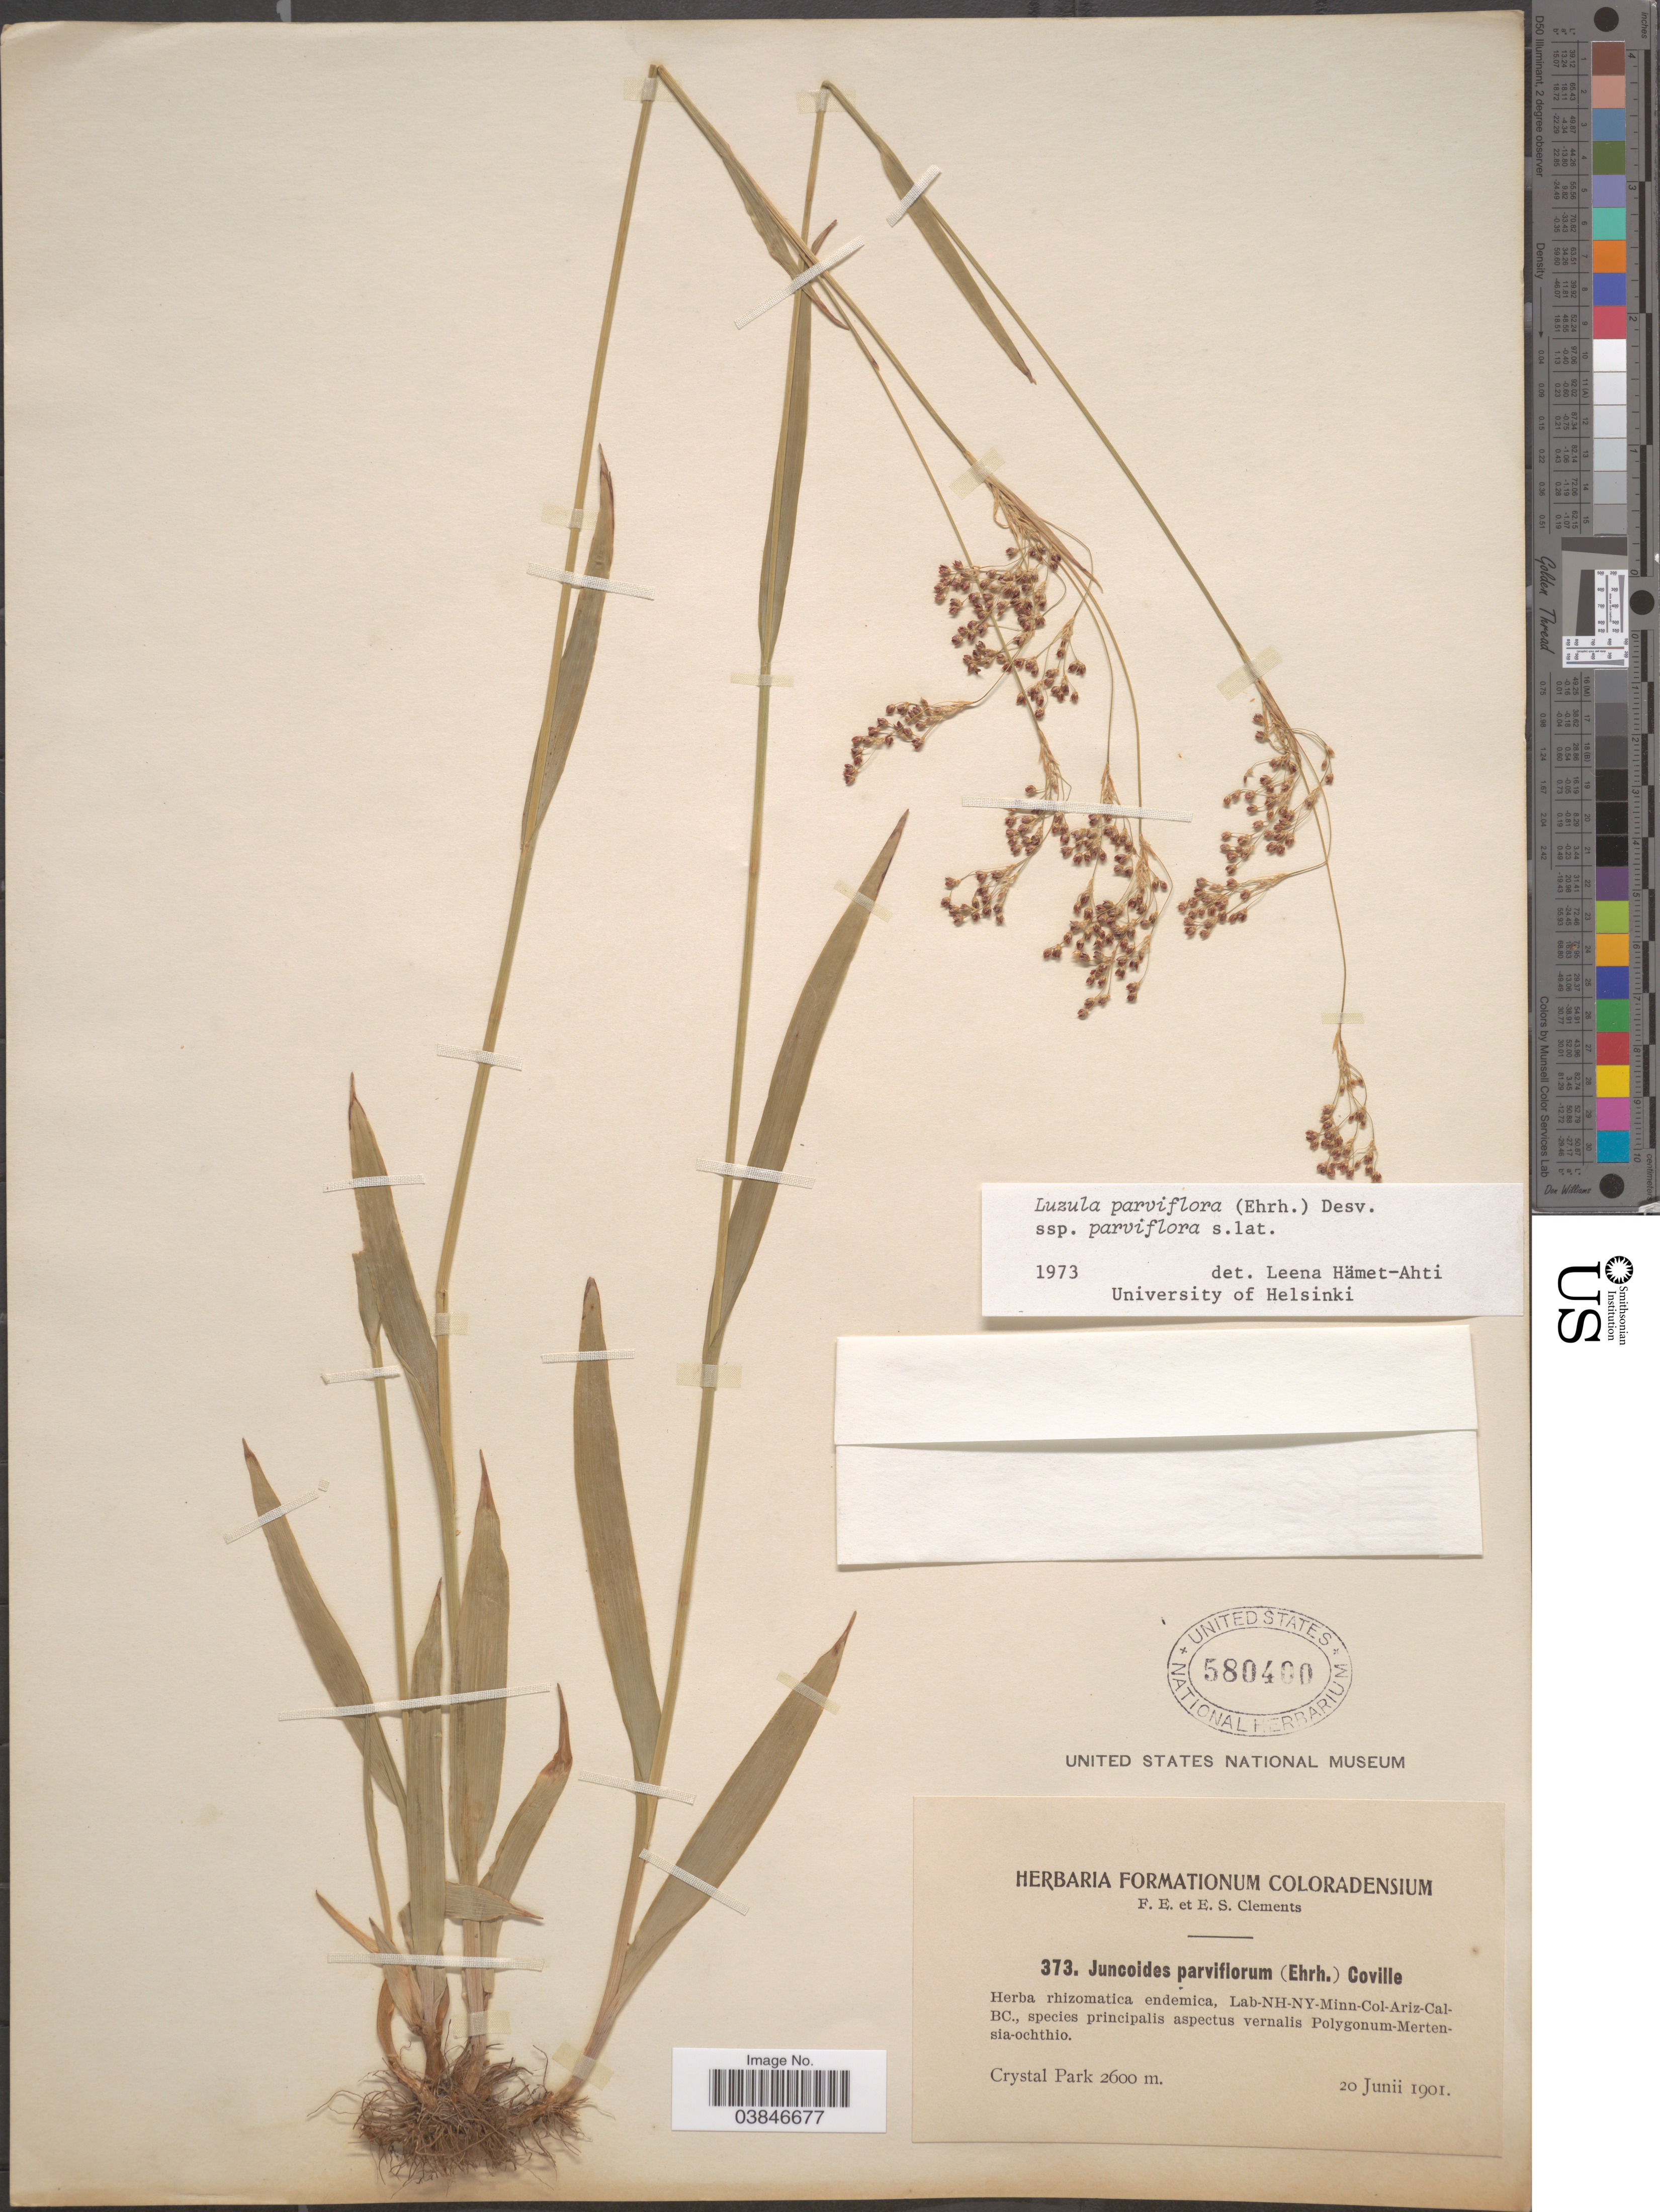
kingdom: Plantae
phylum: Tracheophyta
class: Liliopsida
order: Poales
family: Juncaceae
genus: Luzula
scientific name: Luzula parviflora subsp. parviflora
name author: (Ehrh.) Desv.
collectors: F. E. Clements & E. S. Clements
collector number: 373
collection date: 1901-06-20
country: United States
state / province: Colorado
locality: Crystal Park.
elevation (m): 2600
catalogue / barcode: US 580400